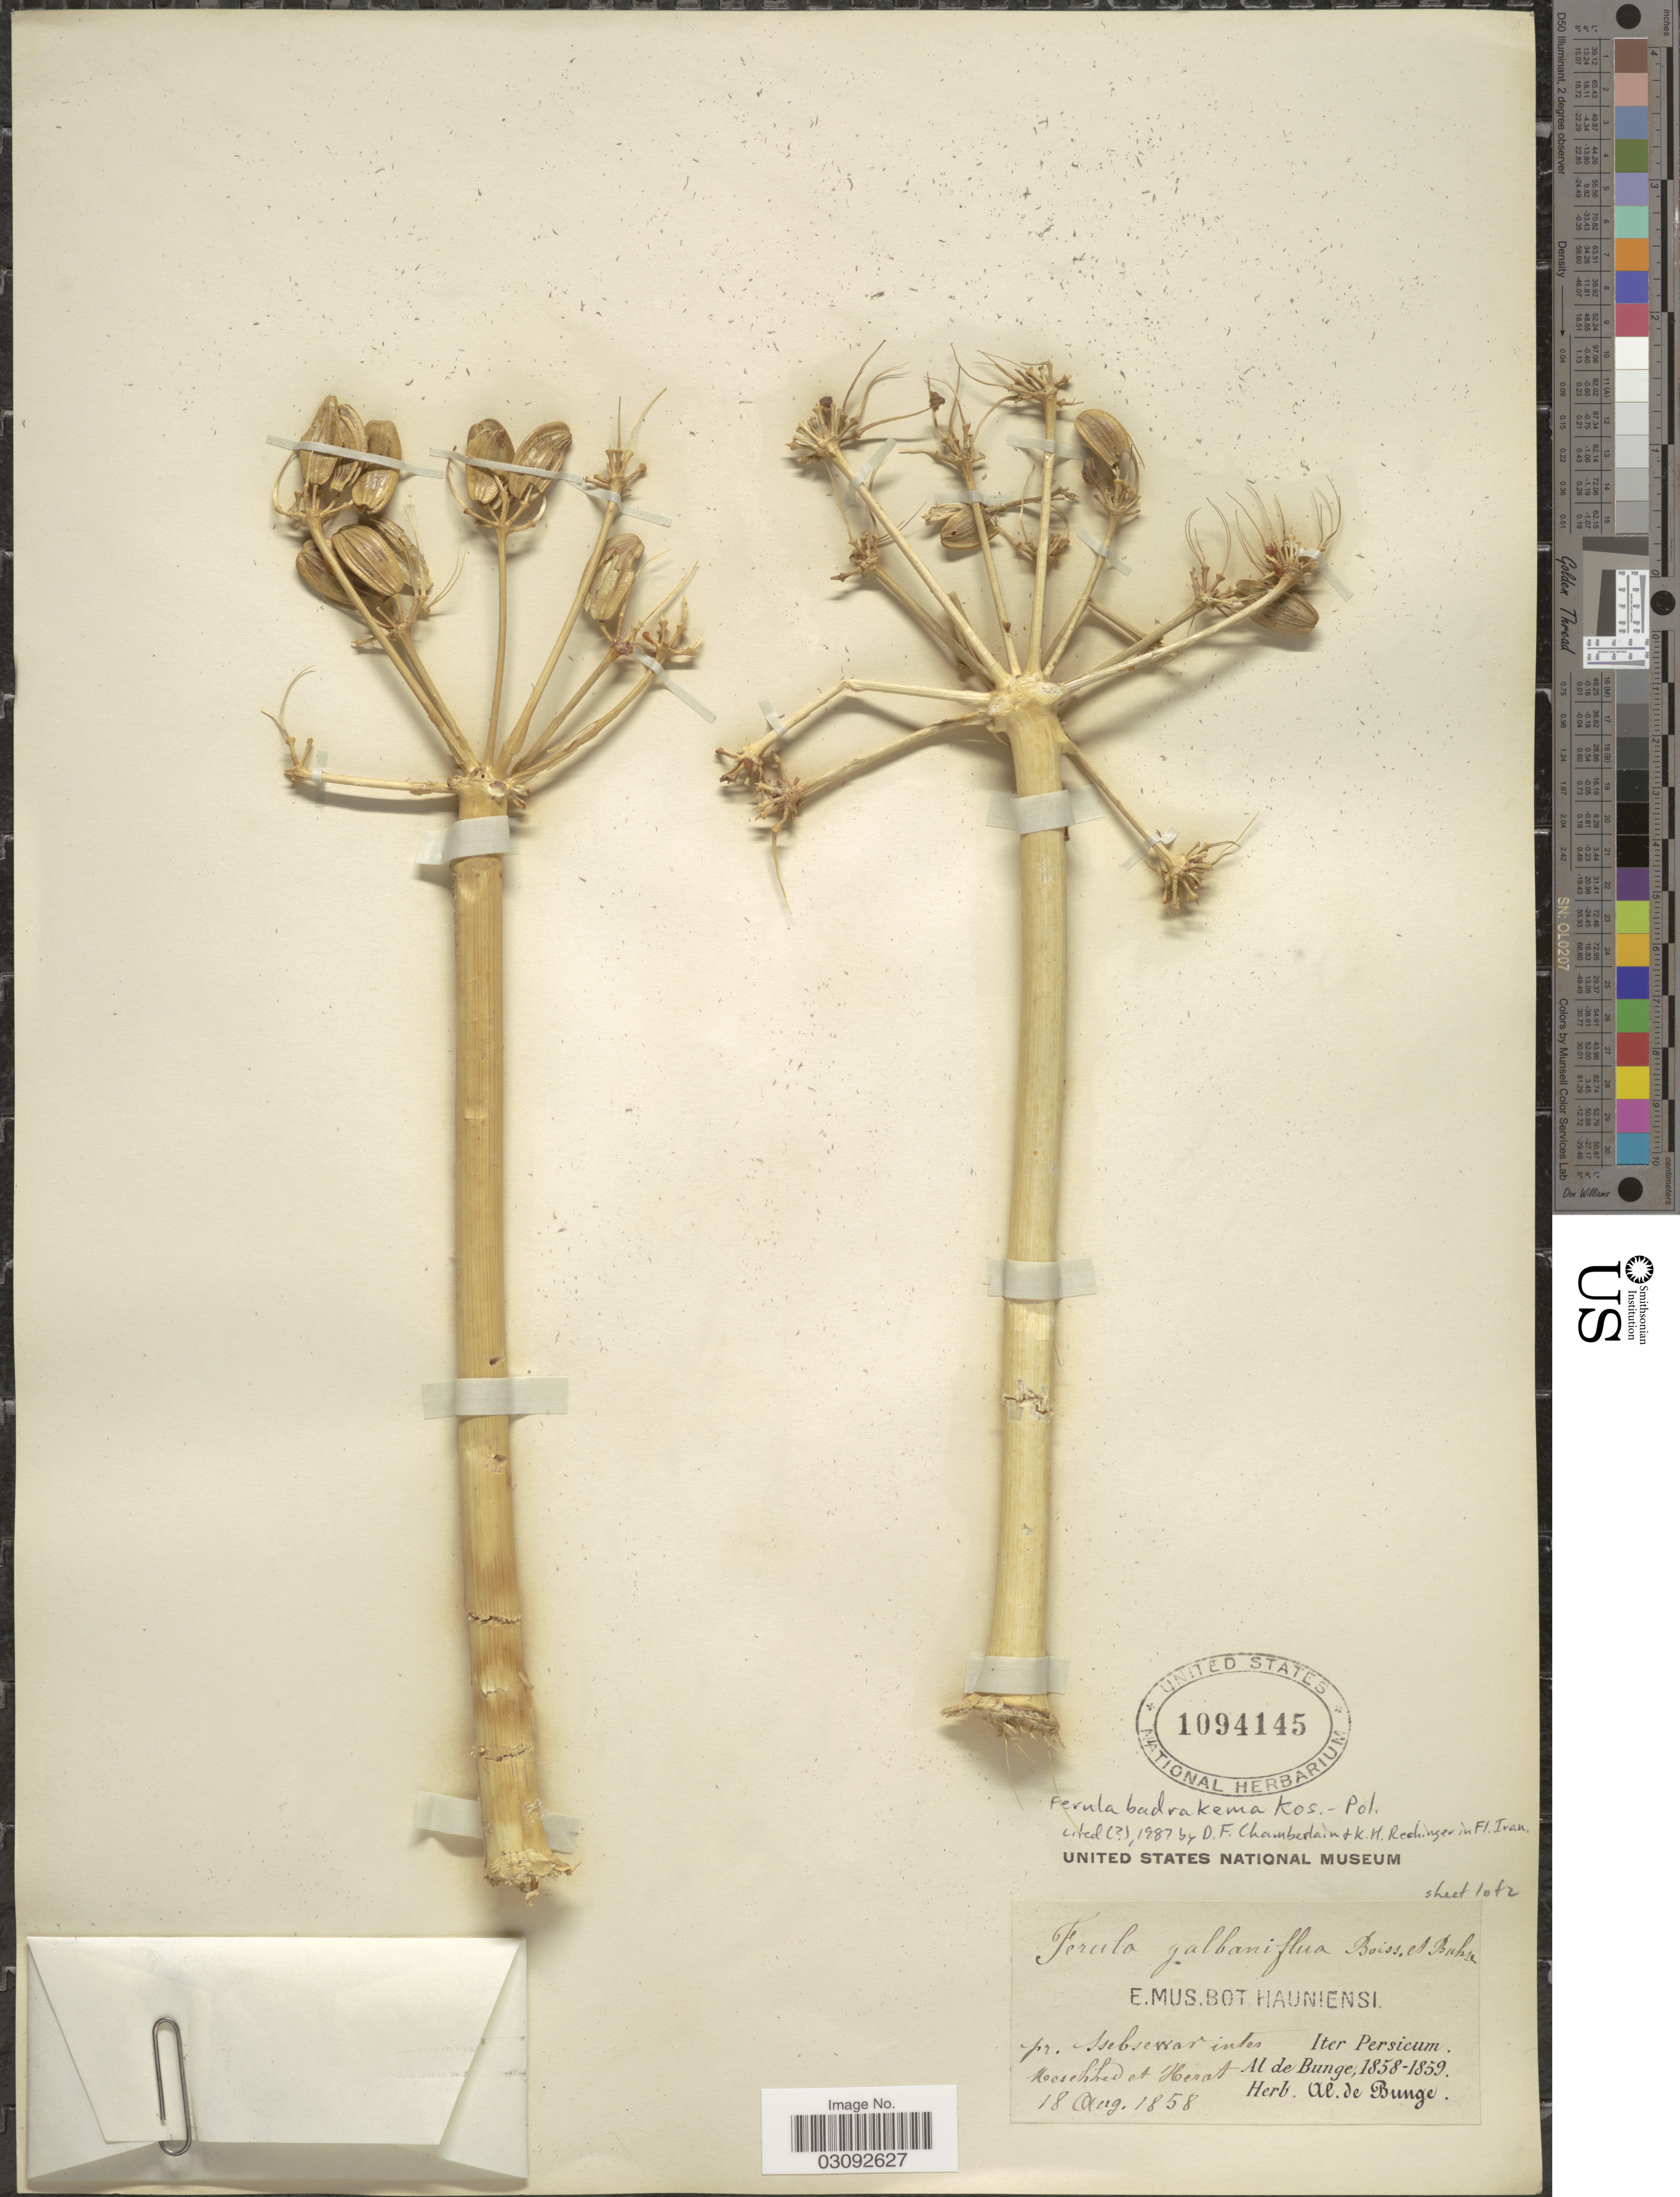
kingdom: Plantae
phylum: Tracheophyta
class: Magnoliopsida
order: Apiales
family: Apiaceae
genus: Ferula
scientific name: Ferula badrakema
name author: Koso-Pol.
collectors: A. de Bunge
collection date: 1858-08-18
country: Iran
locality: Pr. Ssebsewar [interpreted] inter Meschibed [interpreted] et Herat. Persicum.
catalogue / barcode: US 1094145